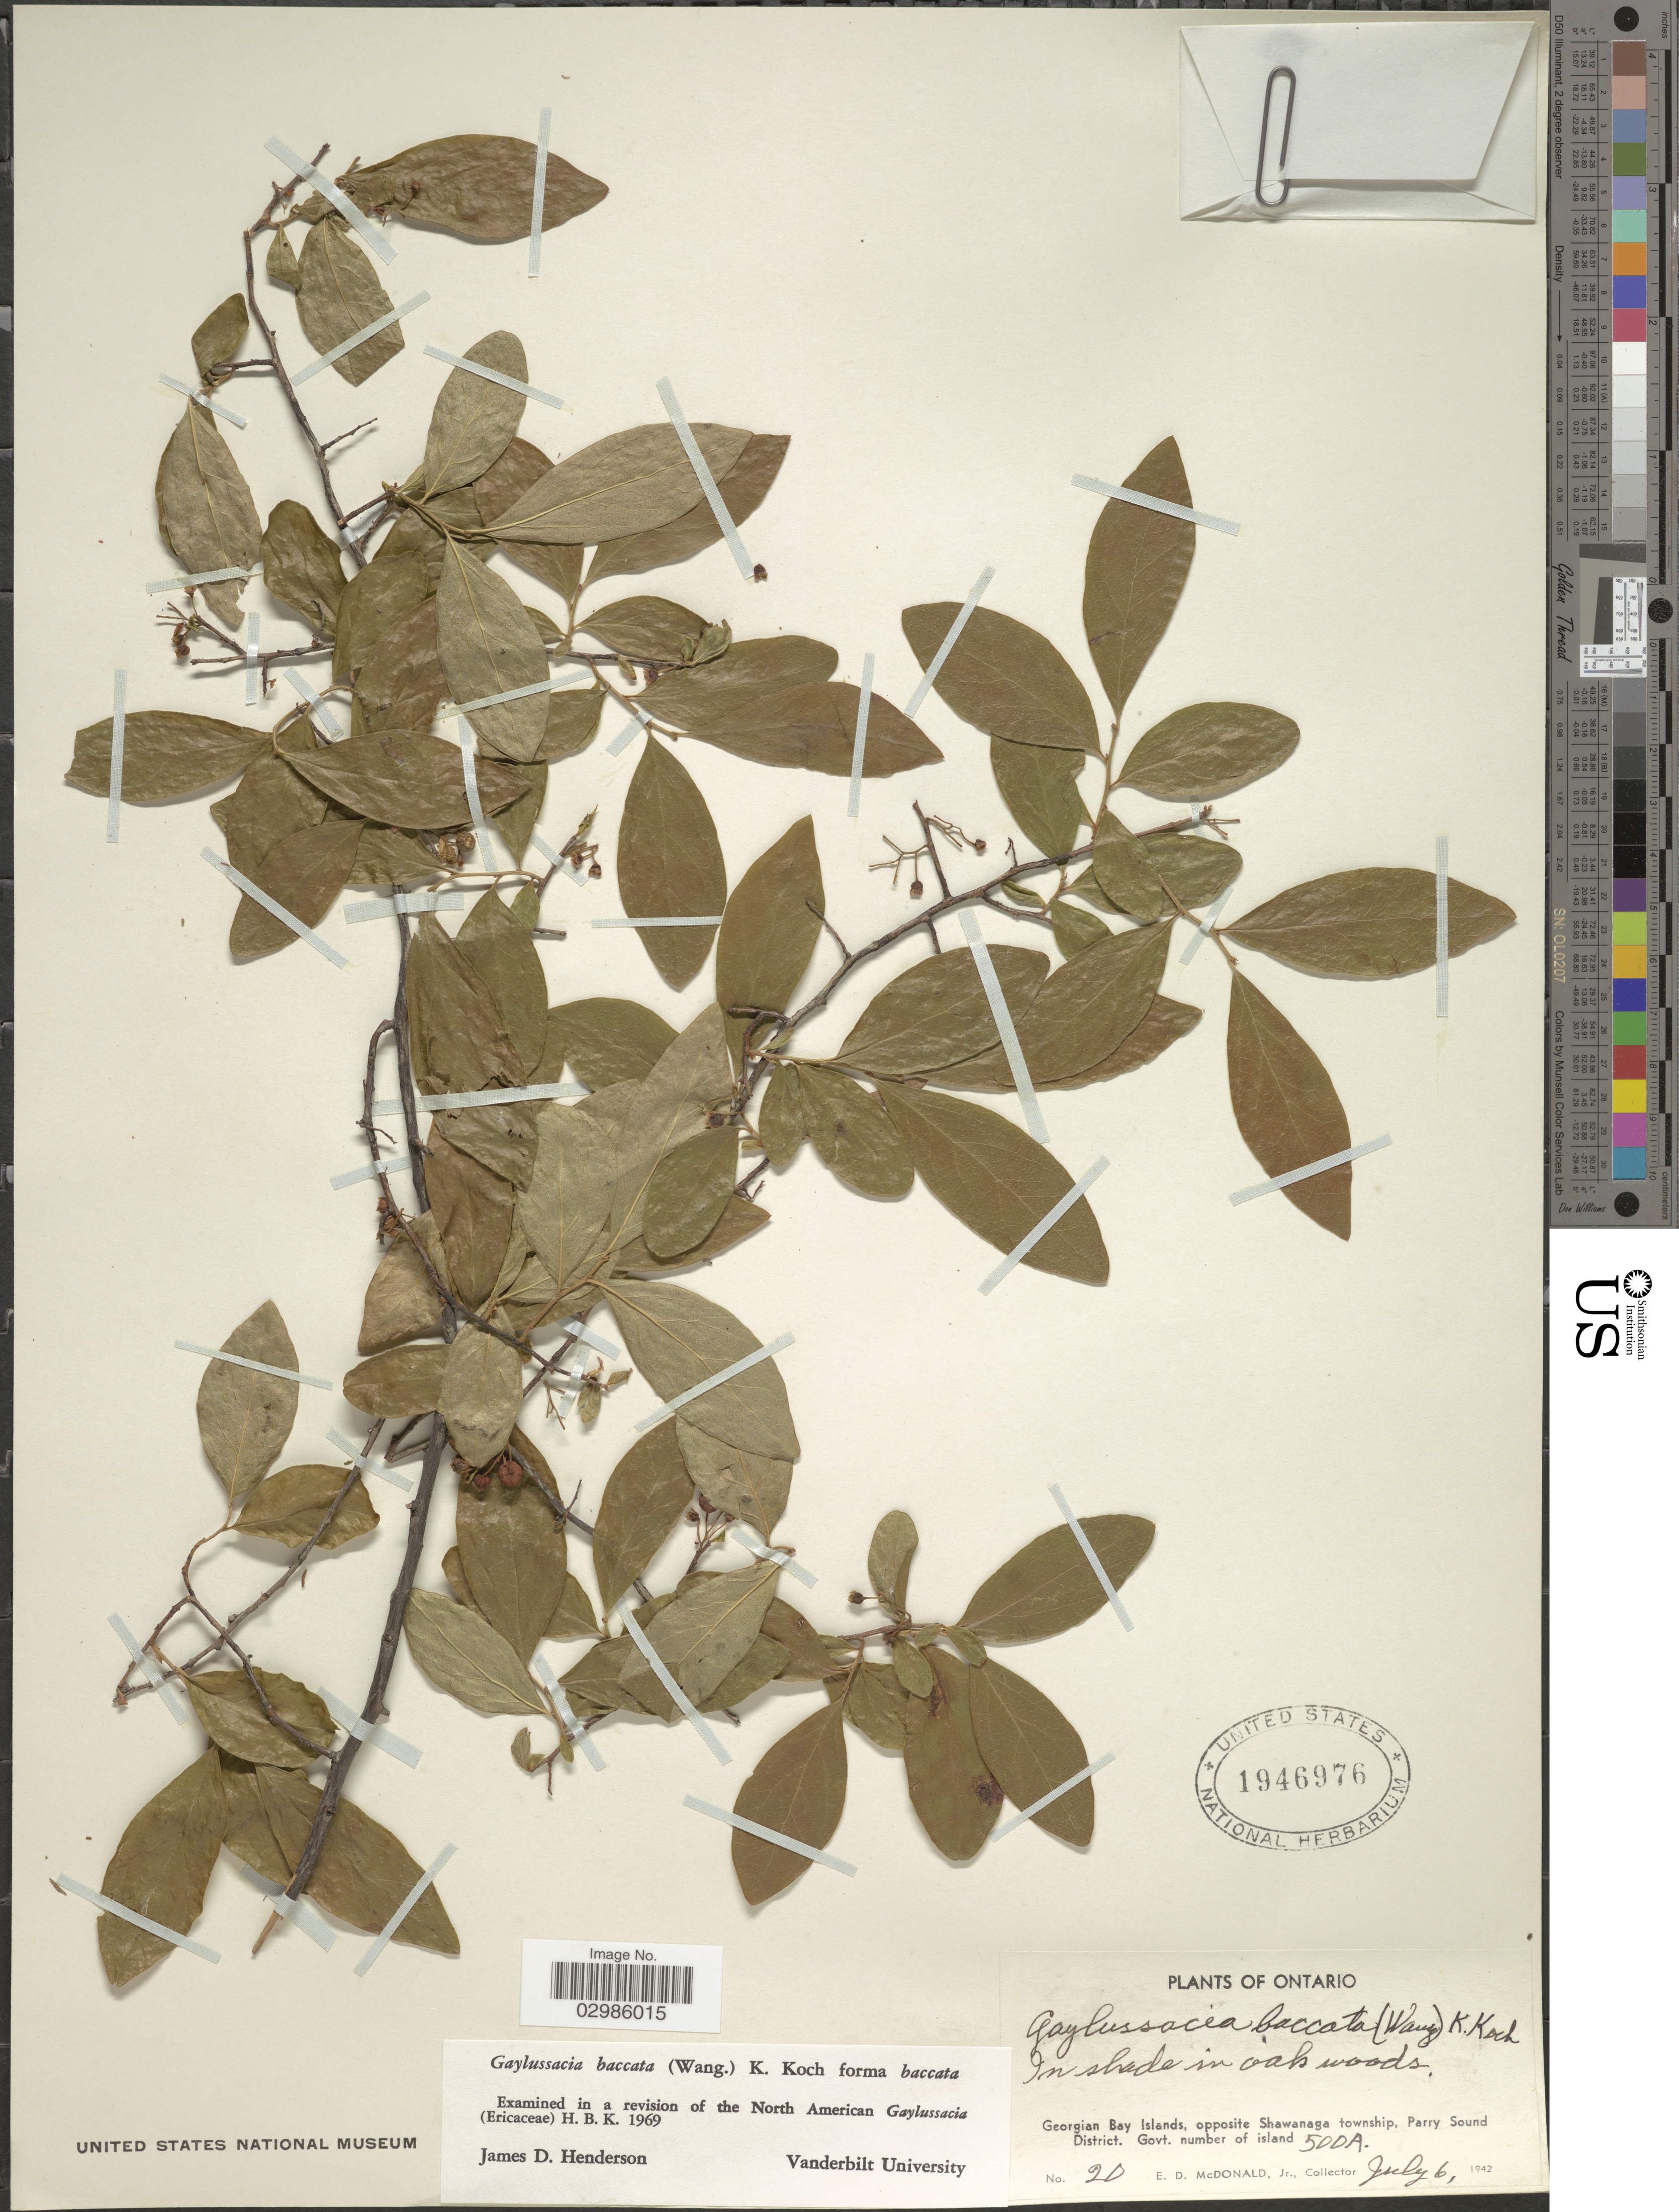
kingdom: Plantae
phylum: Tracheophyta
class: Magnoliopsida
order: Ericales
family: Ericaceae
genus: Gaylussacia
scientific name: Gaylussacia baccata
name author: (Wangenh.) K. Koch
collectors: E. D. McDonald Jr.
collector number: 20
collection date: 1942-07-06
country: Canada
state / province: Ontario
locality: In shade in oak woods. Georgian Bay Islands, opposite Shawanaga township, Parry Sound District. Govt. number of island 500A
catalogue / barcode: US 1946976